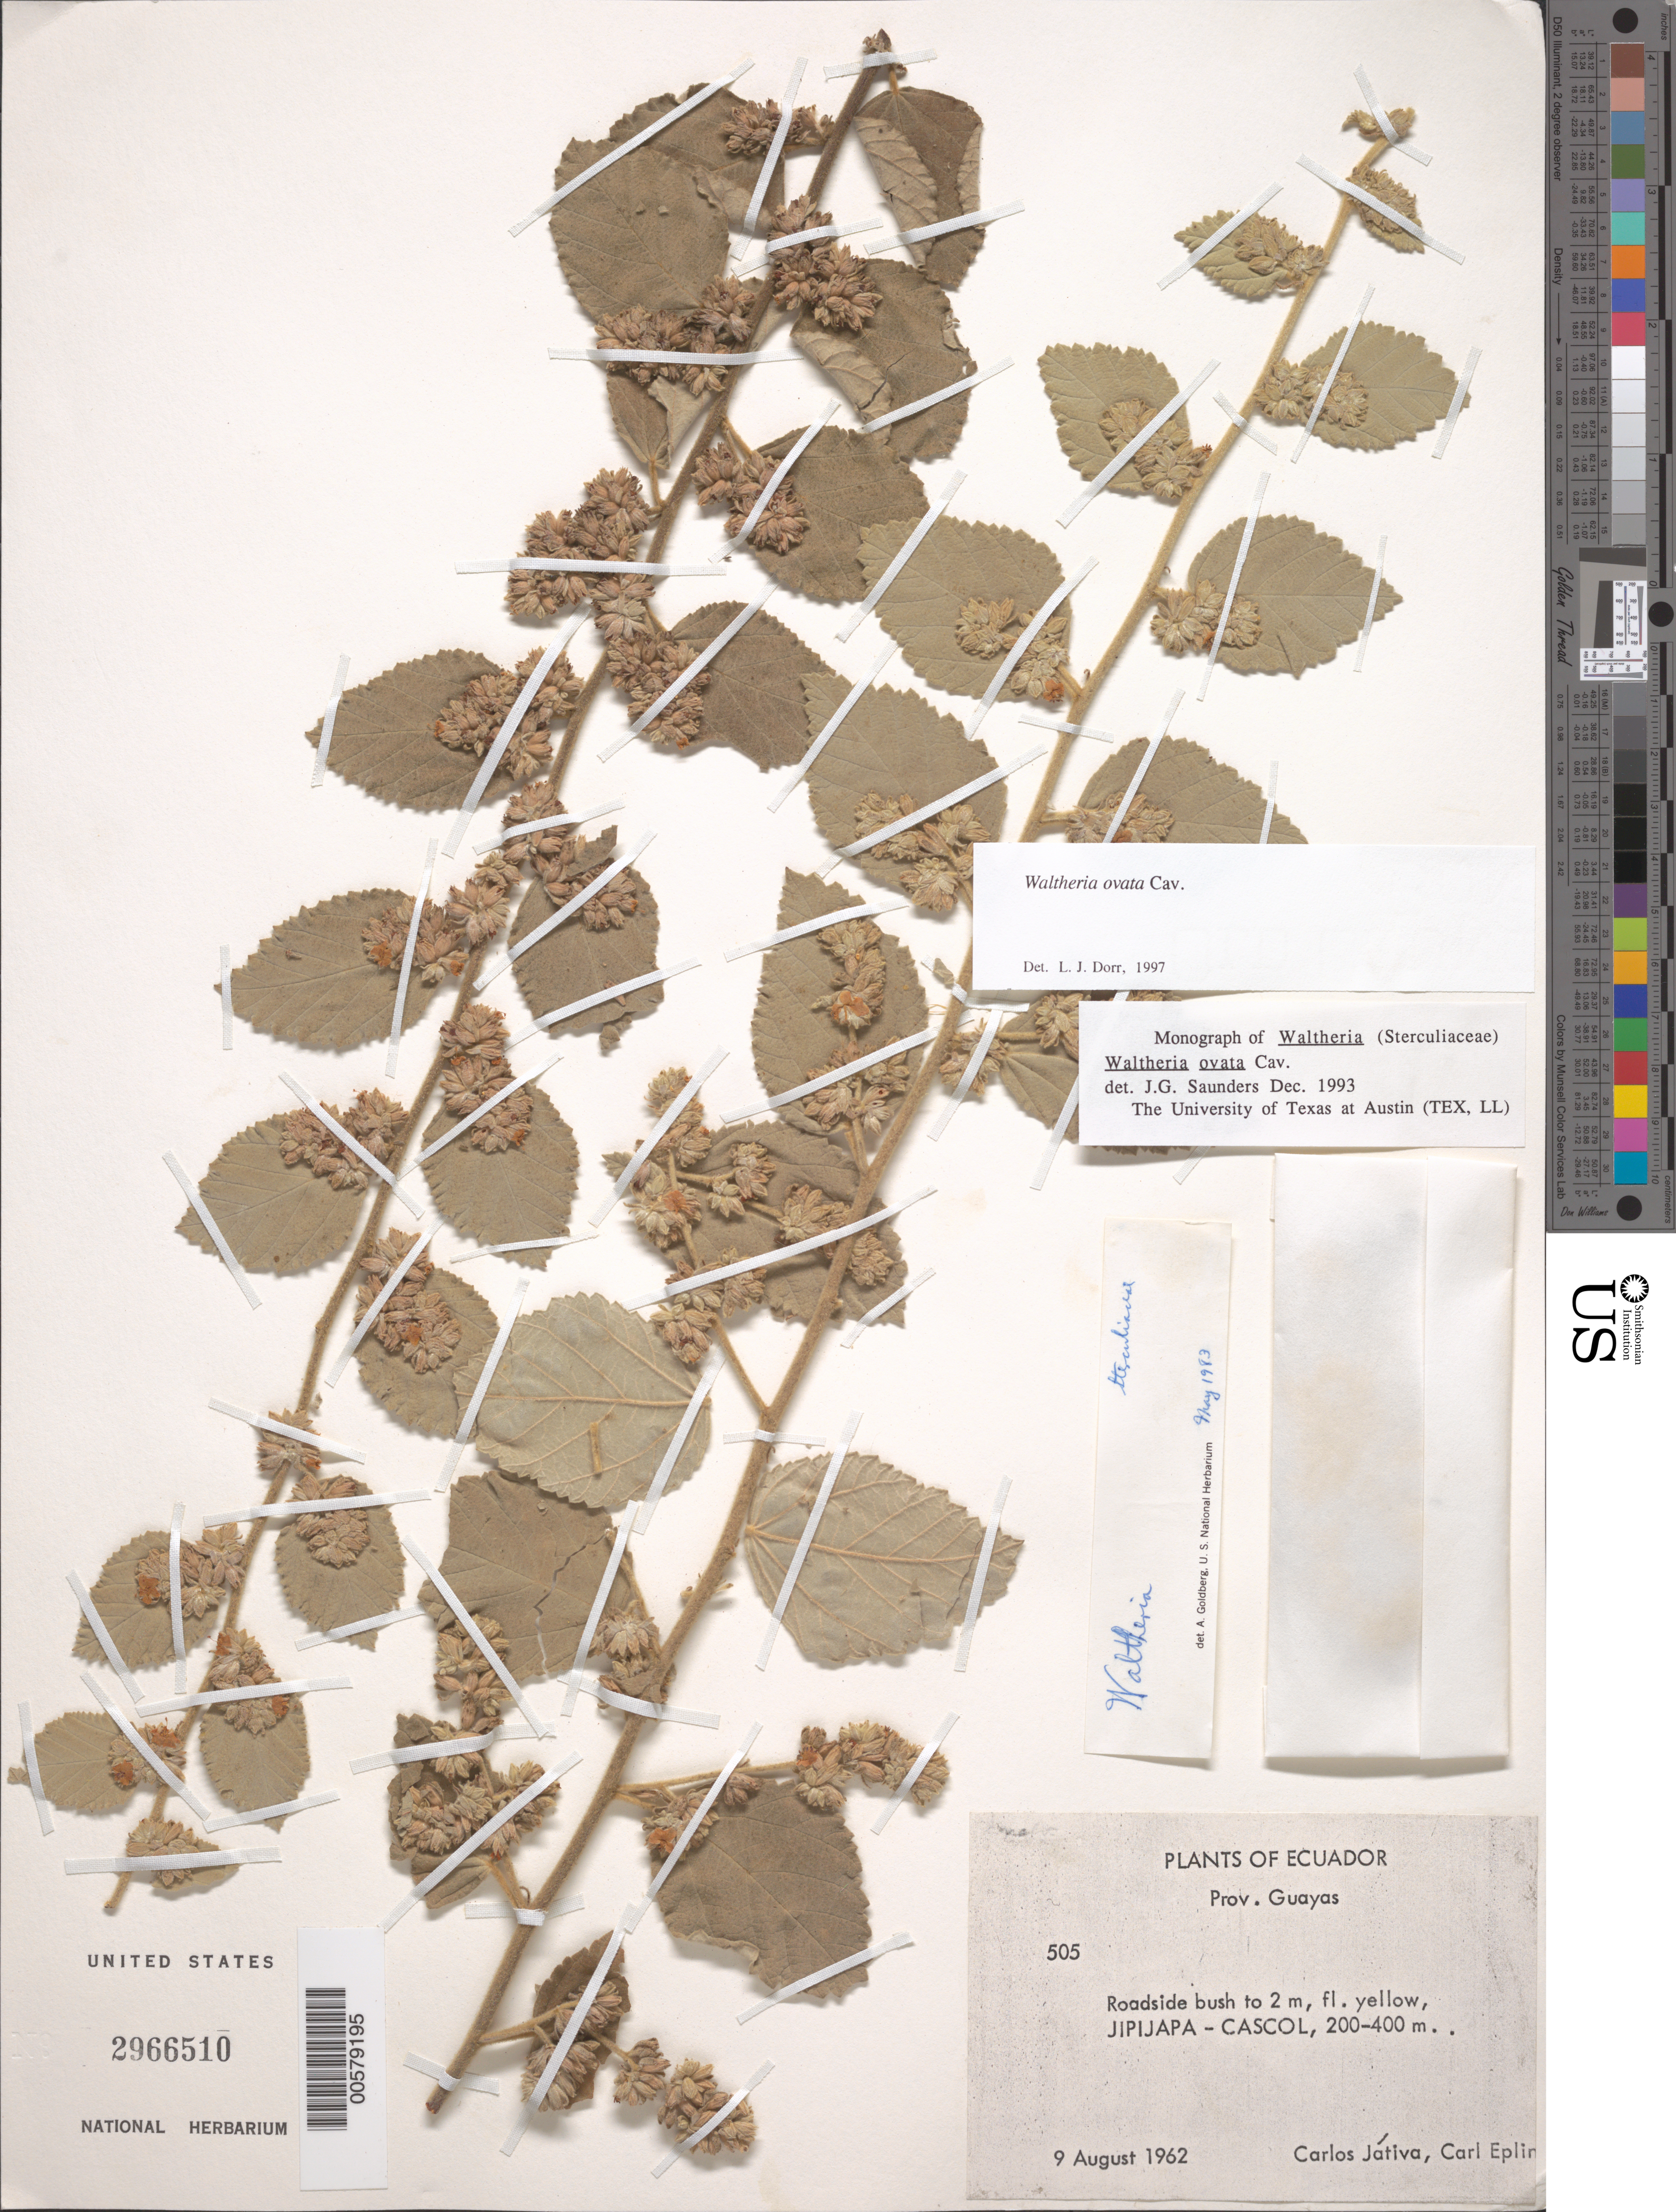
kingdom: Plantae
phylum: Tracheophyta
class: Magnoliopsida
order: Malvales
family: Malvaceae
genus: Waltheria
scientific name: Waltheria ovata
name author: Cav.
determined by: Saunders, J. G.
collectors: C. D. Játiva & C. C. Epling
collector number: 505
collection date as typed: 09 Aug 1962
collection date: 1962-08-09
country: Ecuador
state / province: Guayas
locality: Jipijapa-Cascol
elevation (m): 200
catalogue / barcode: US 2966510